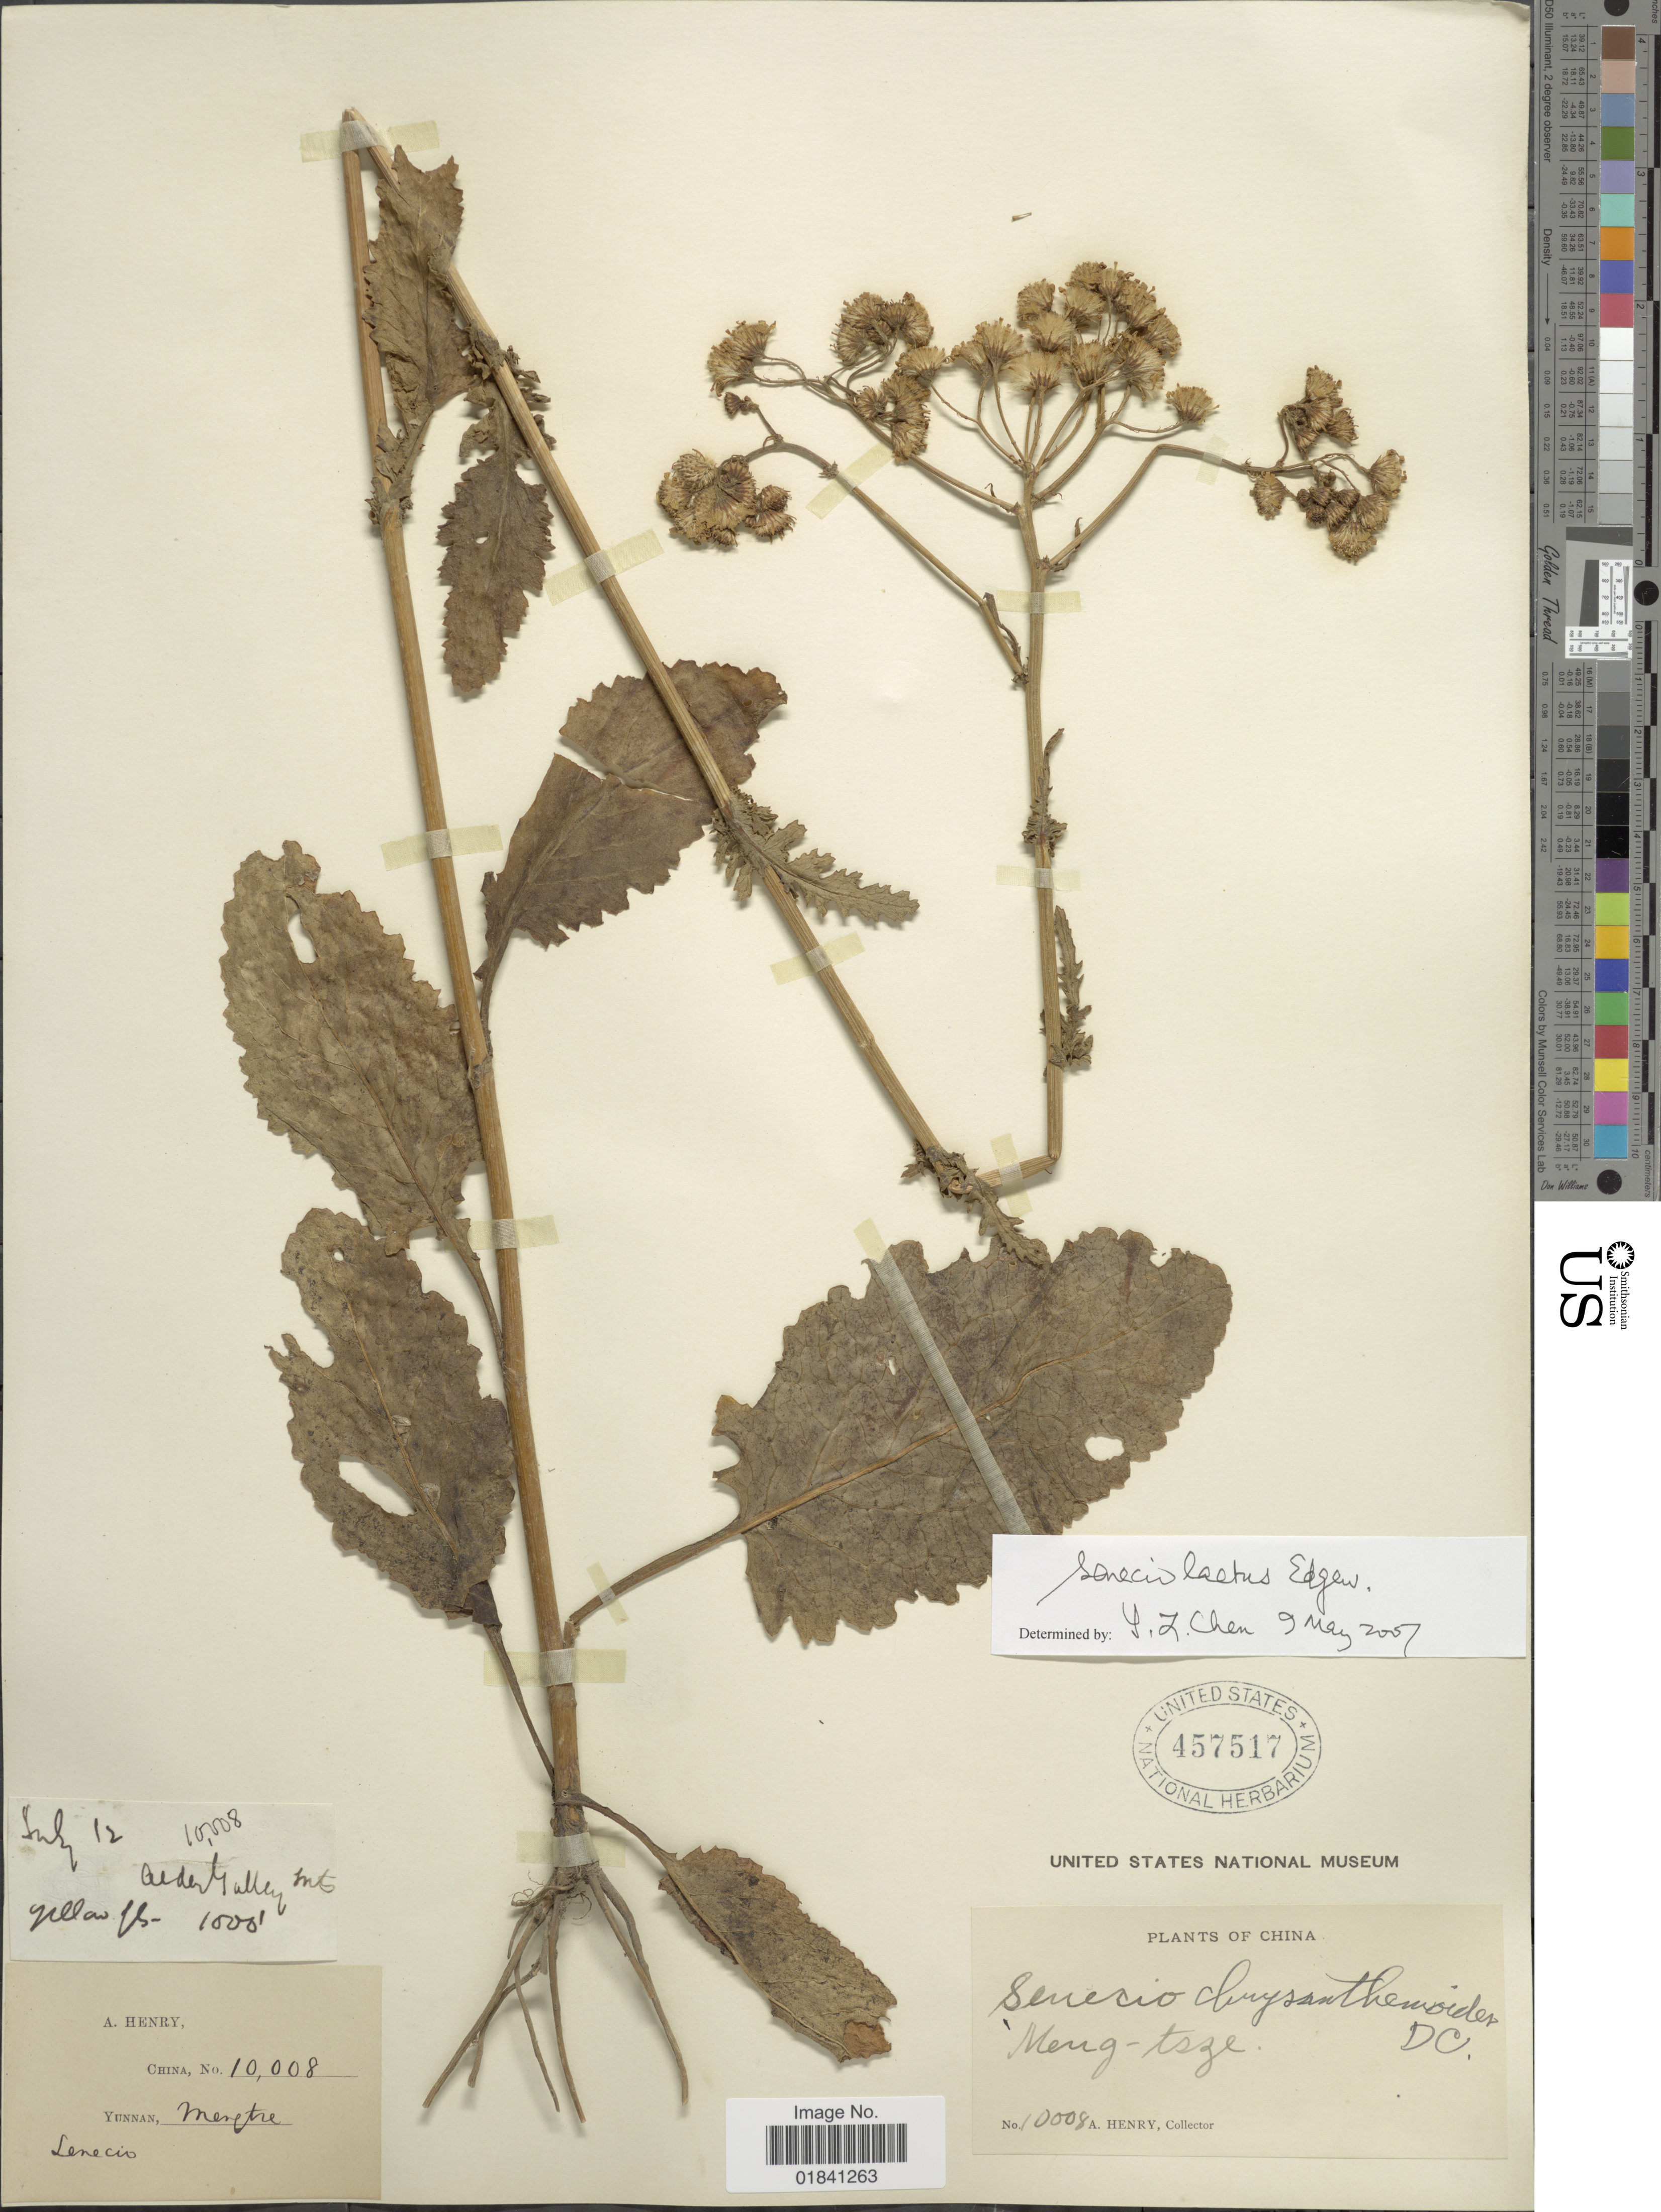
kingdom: Plantae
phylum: Tracheophyta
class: Magnoliopsida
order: Asterales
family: Asteraceae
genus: Senecio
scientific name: Senecio laetus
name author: Edgew.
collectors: A. Henry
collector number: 10008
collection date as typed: Transcribed d/m/y: /7/12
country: China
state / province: Yunnan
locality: Meng-tsze. Alder Gulley Mts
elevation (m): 305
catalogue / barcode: US 457517